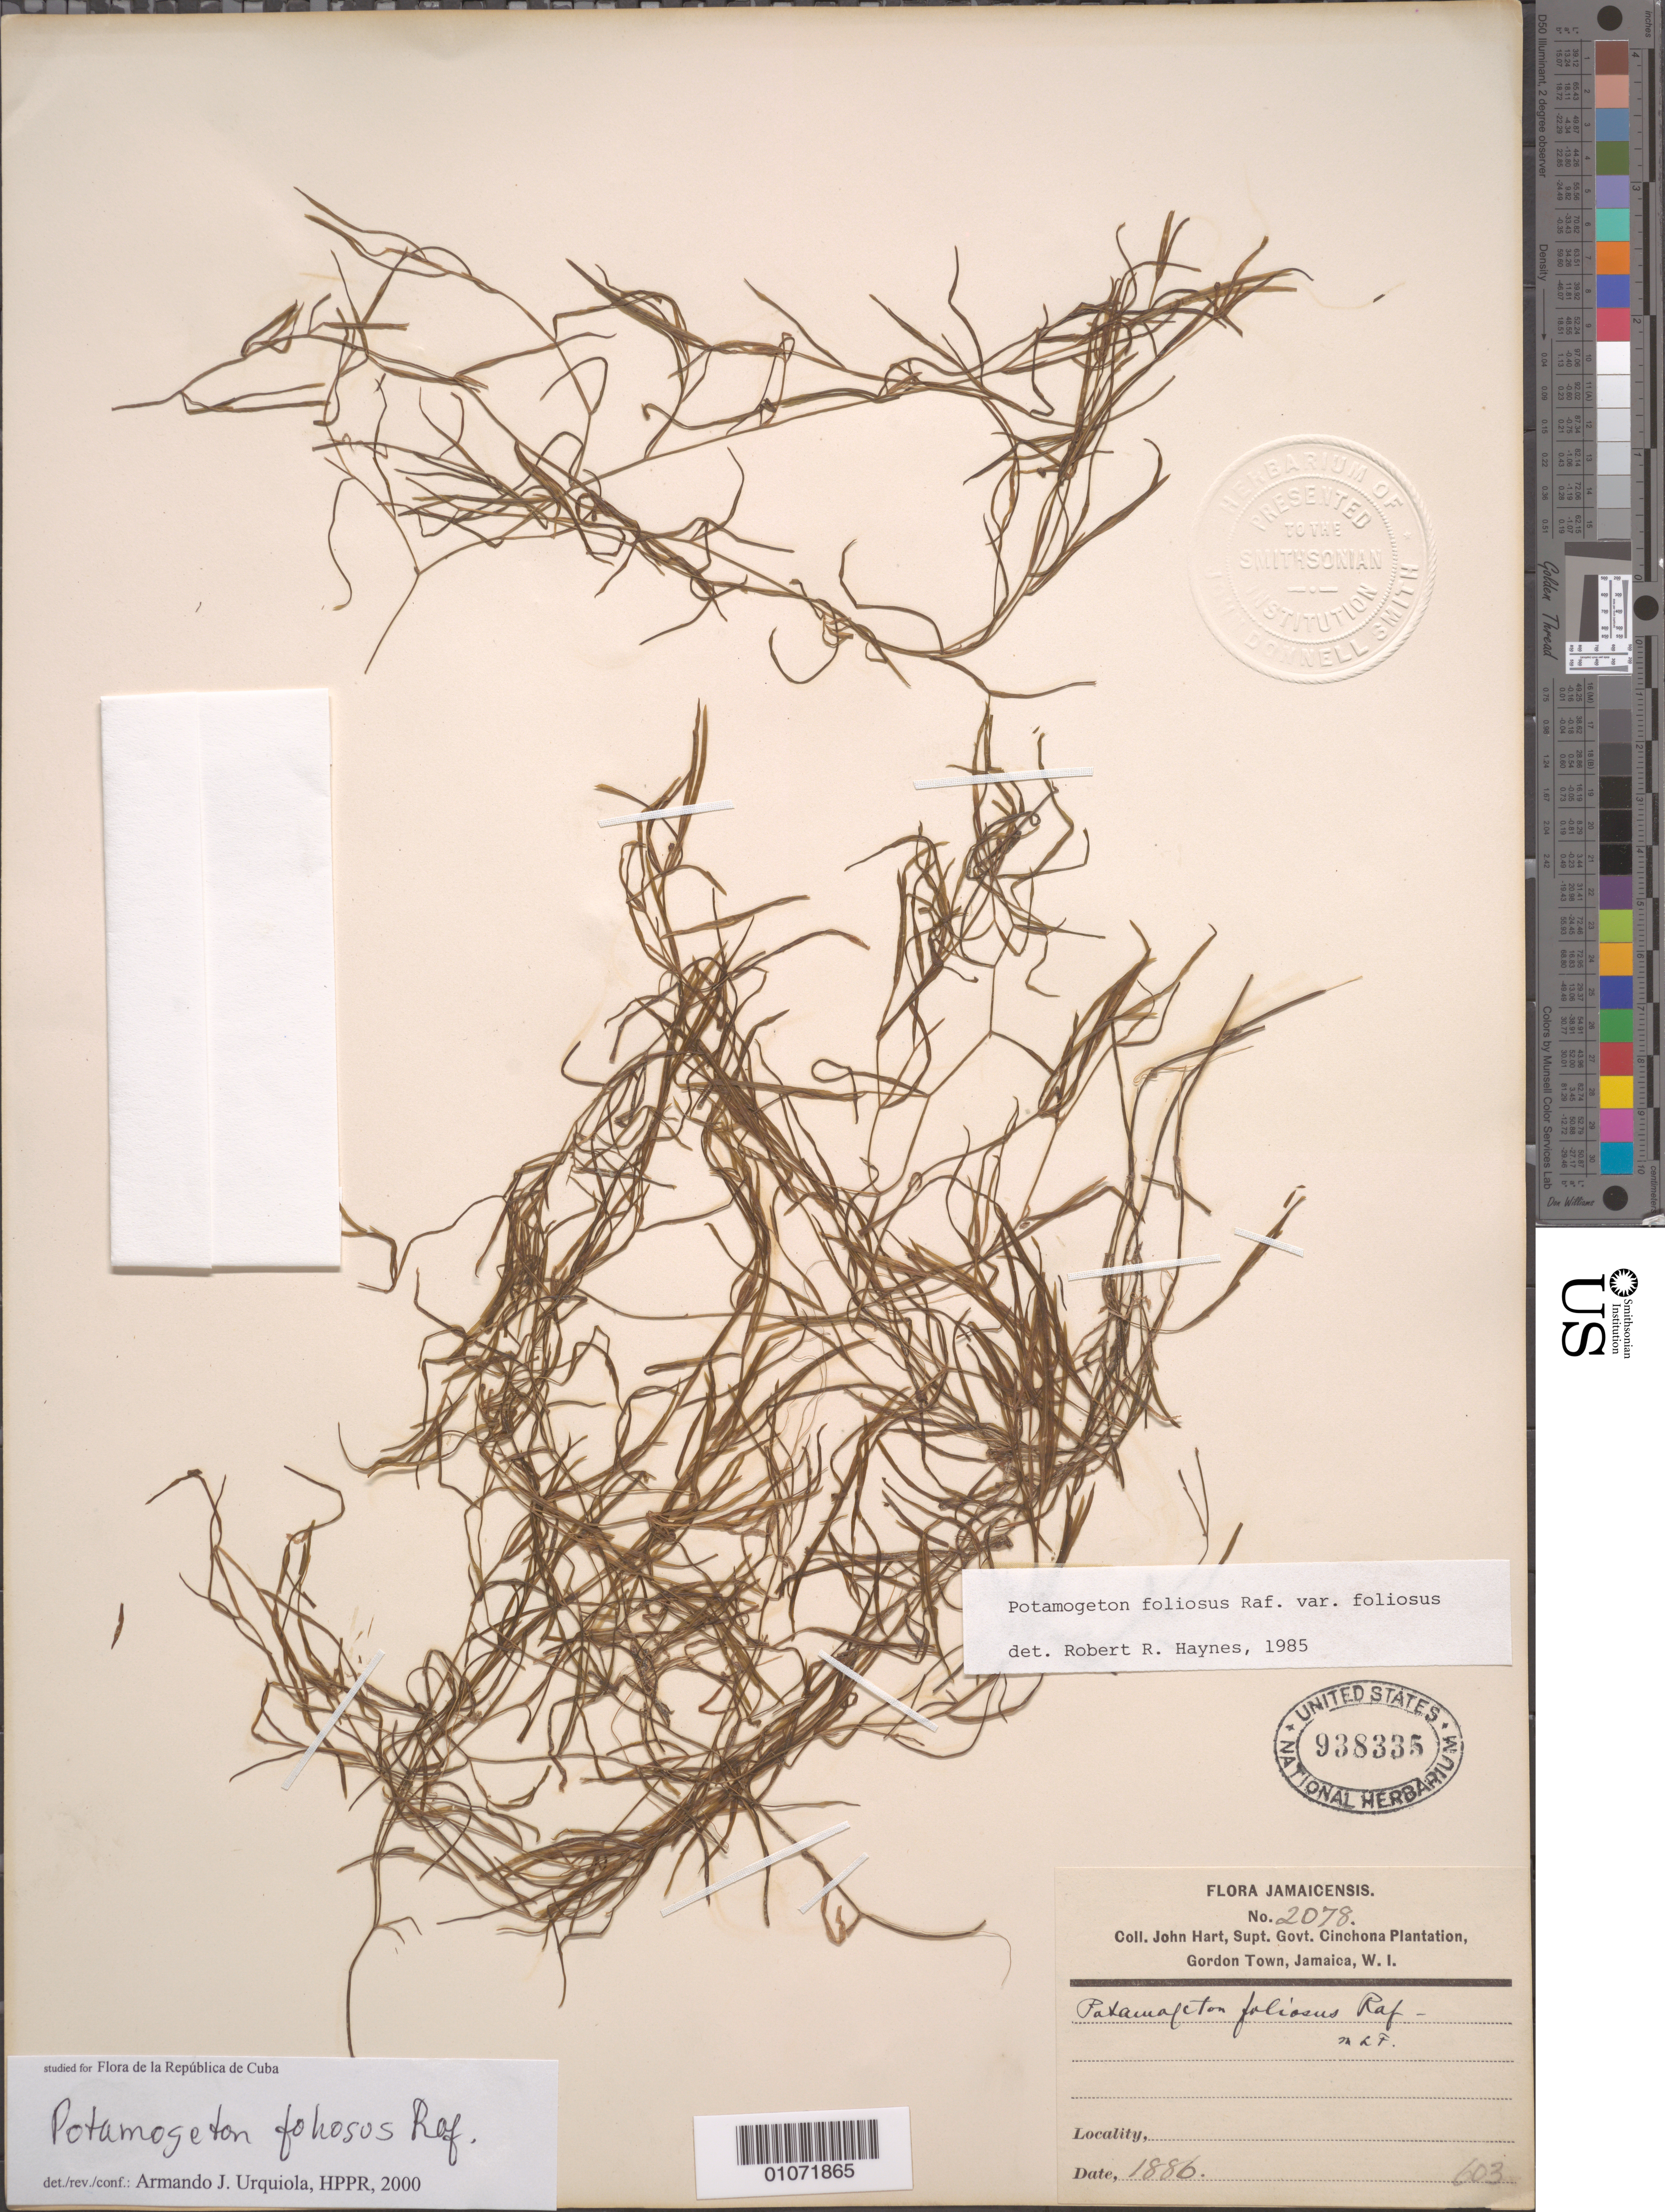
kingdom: Plantae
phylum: Tracheophyta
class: Liliopsida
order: Alismatales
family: Potamogetonaceae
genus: Potamogeton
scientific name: Potamogeton foliosus var. foliosus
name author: Raf.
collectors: J. Hart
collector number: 2078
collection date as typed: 1886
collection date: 1886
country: Jamaica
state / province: Saint Andrew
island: Jamaica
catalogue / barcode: US 938335